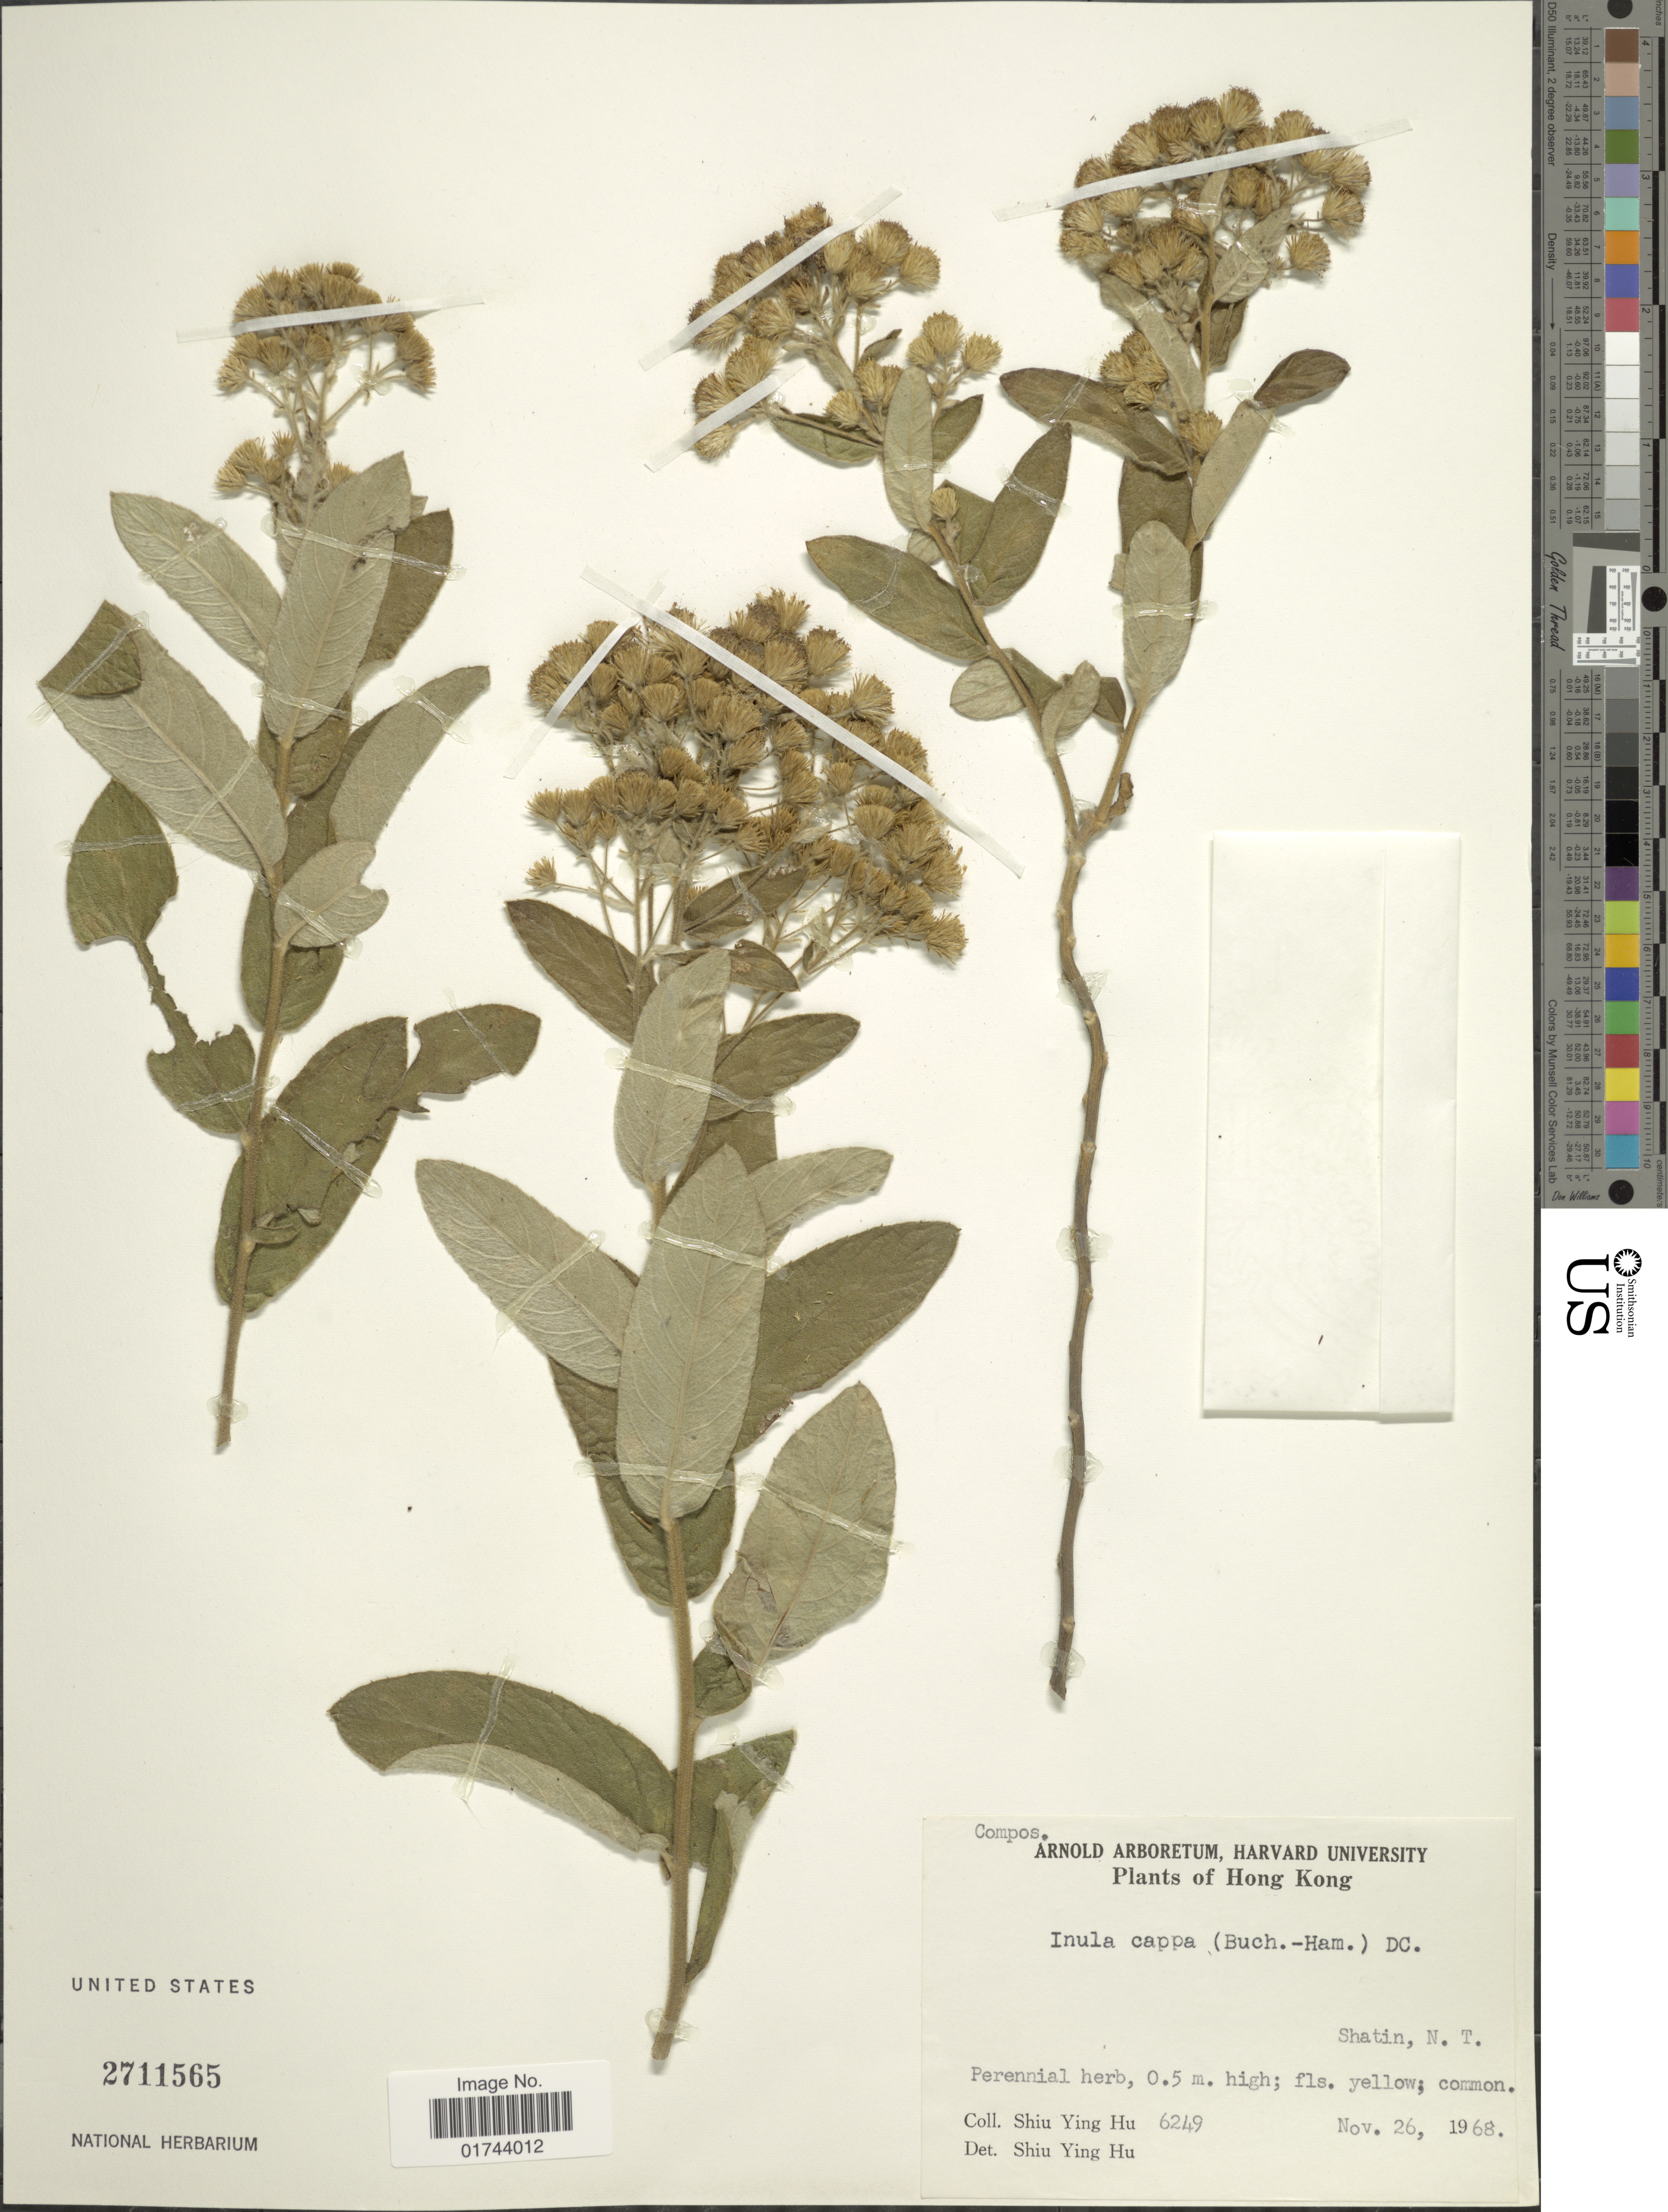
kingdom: Plantae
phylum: Tracheophyta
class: Magnoliopsida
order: Asterales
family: Asteraceae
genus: Inula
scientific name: Inula cappa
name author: (Buch.-Ham. ex D. Don) DC.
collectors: S. Y. Hu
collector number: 6249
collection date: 1968-11-26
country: China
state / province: Hong Kong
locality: Shatin, N. T.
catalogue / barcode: US 2711565